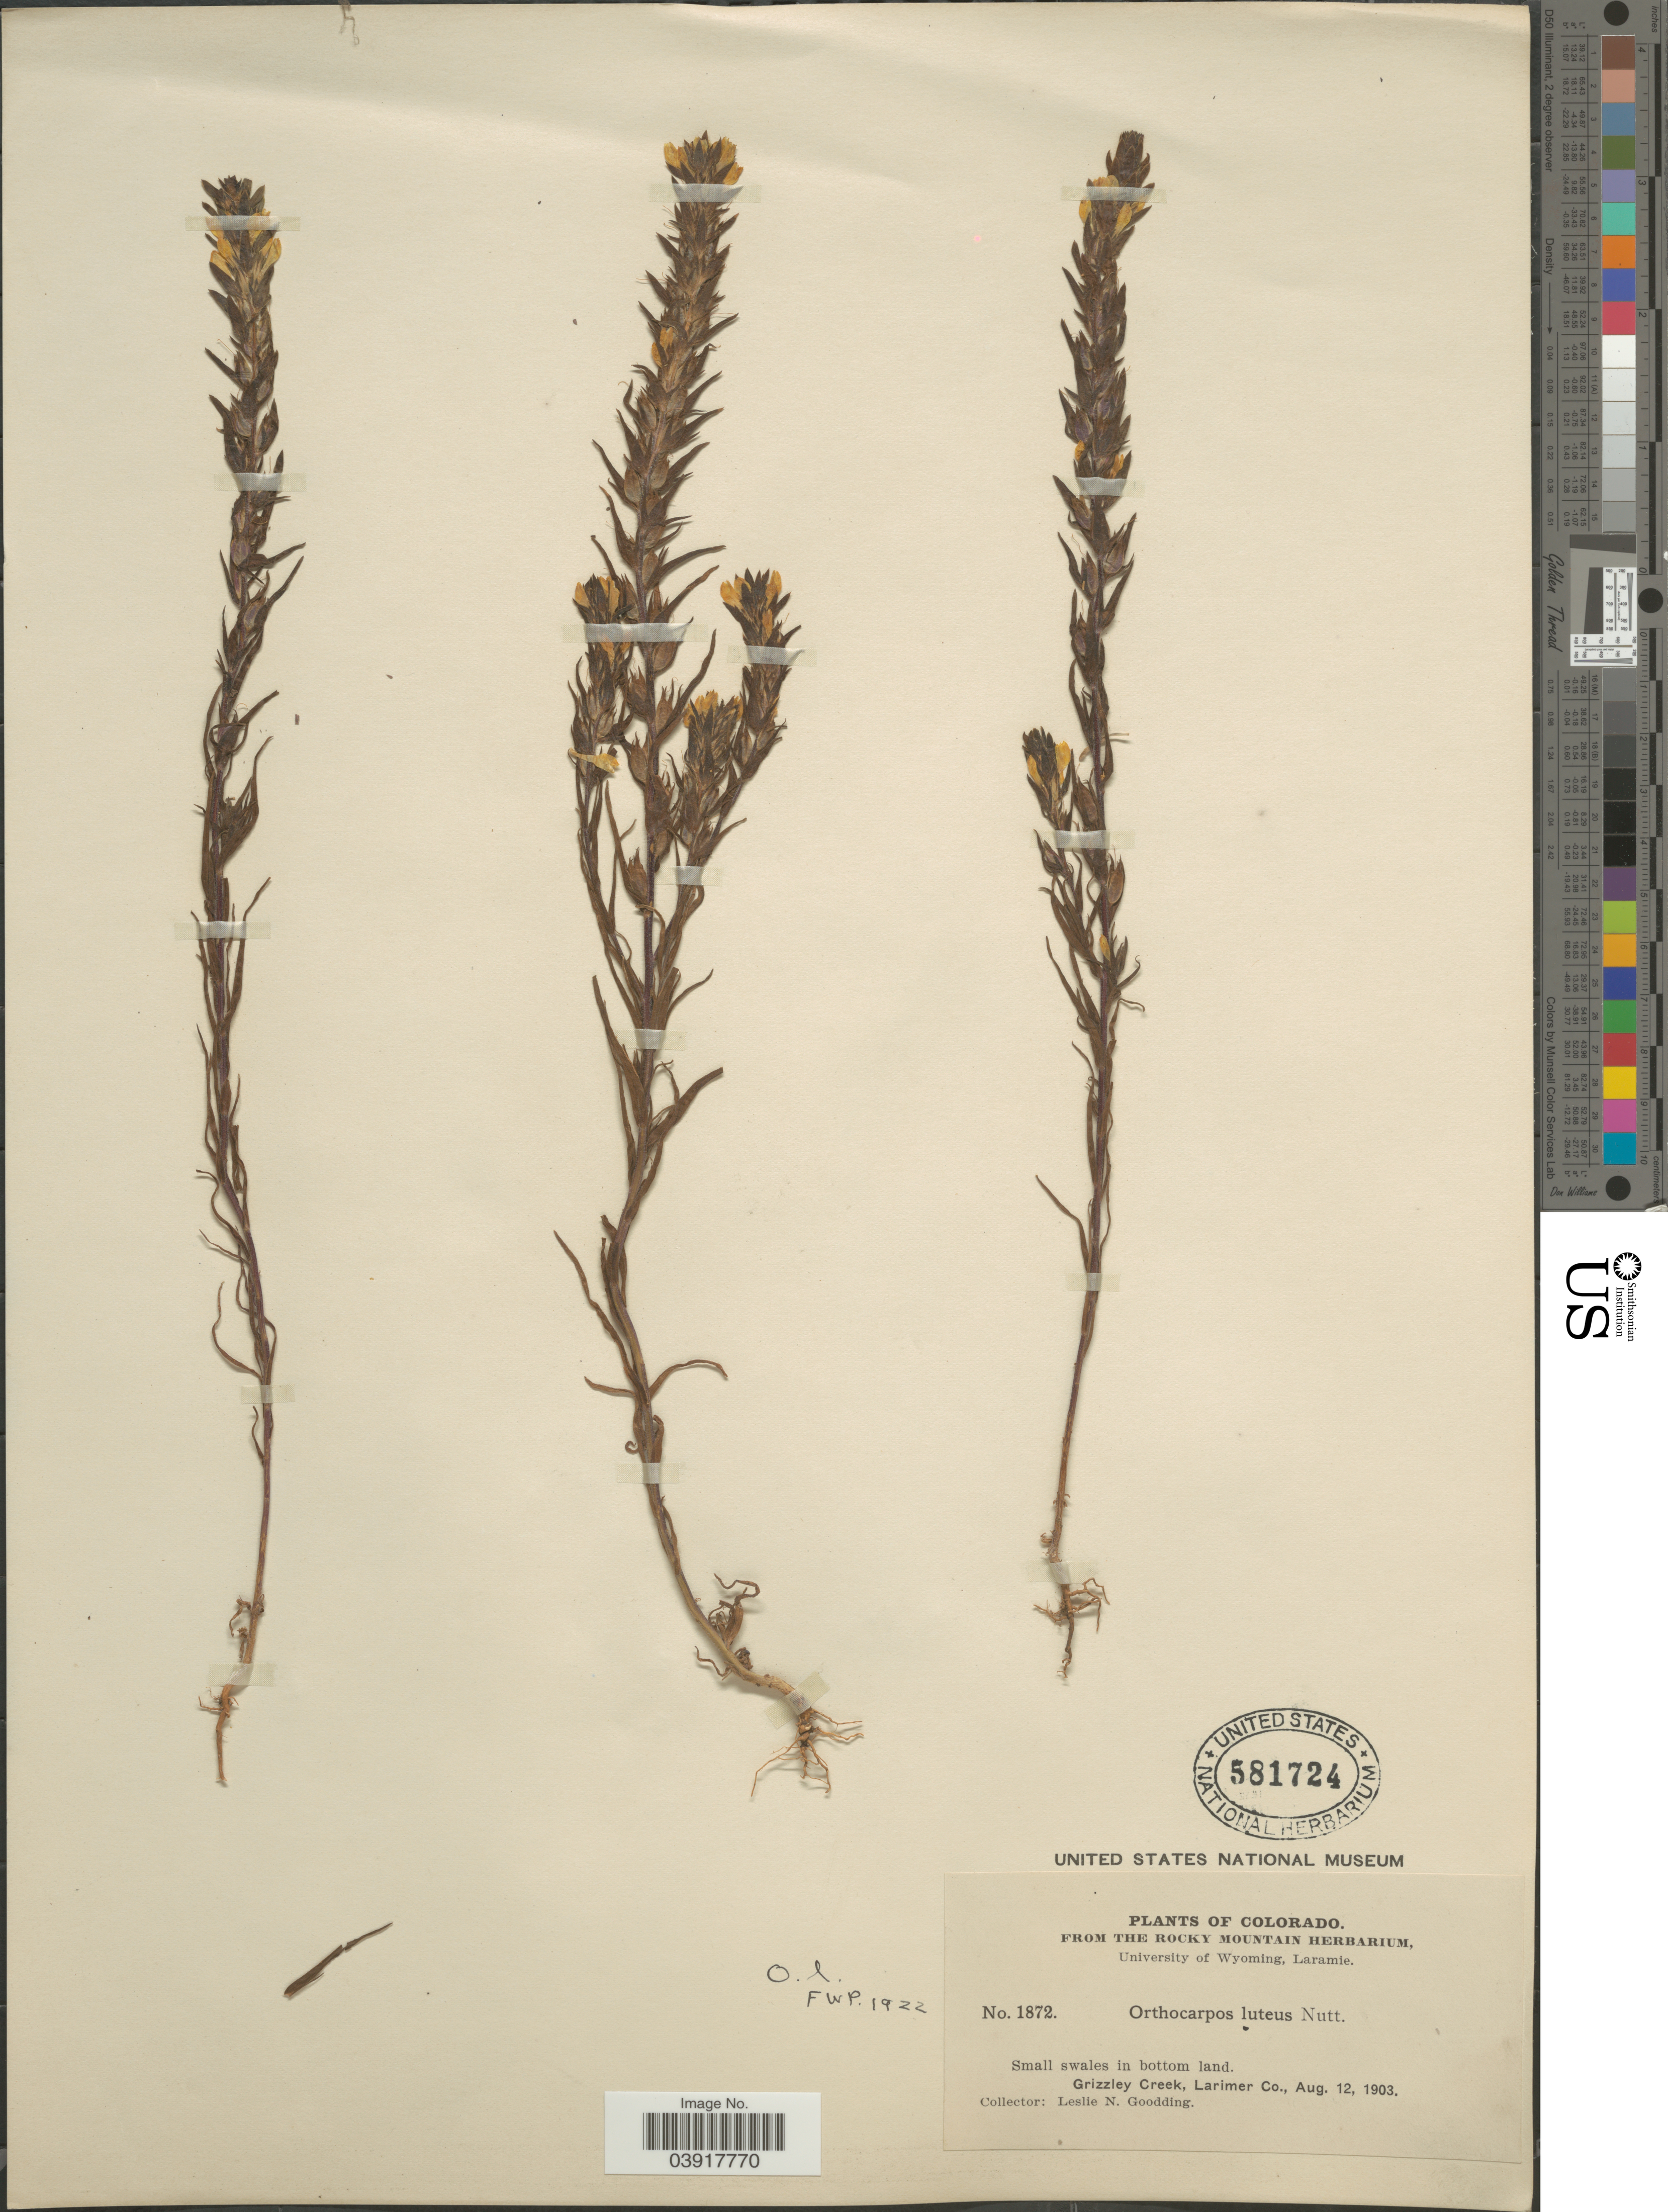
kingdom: Plantae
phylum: Tracheophyta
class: Magnoliopsida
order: Lamiales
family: Orobanchaceae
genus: Orthocarpus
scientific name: Orthocarpus luteus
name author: Nutt.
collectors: L. N. Goodding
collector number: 1872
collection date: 1903-08-12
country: United States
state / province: Colorado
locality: Grizzley Creek, Larimer Co.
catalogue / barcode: US 581724